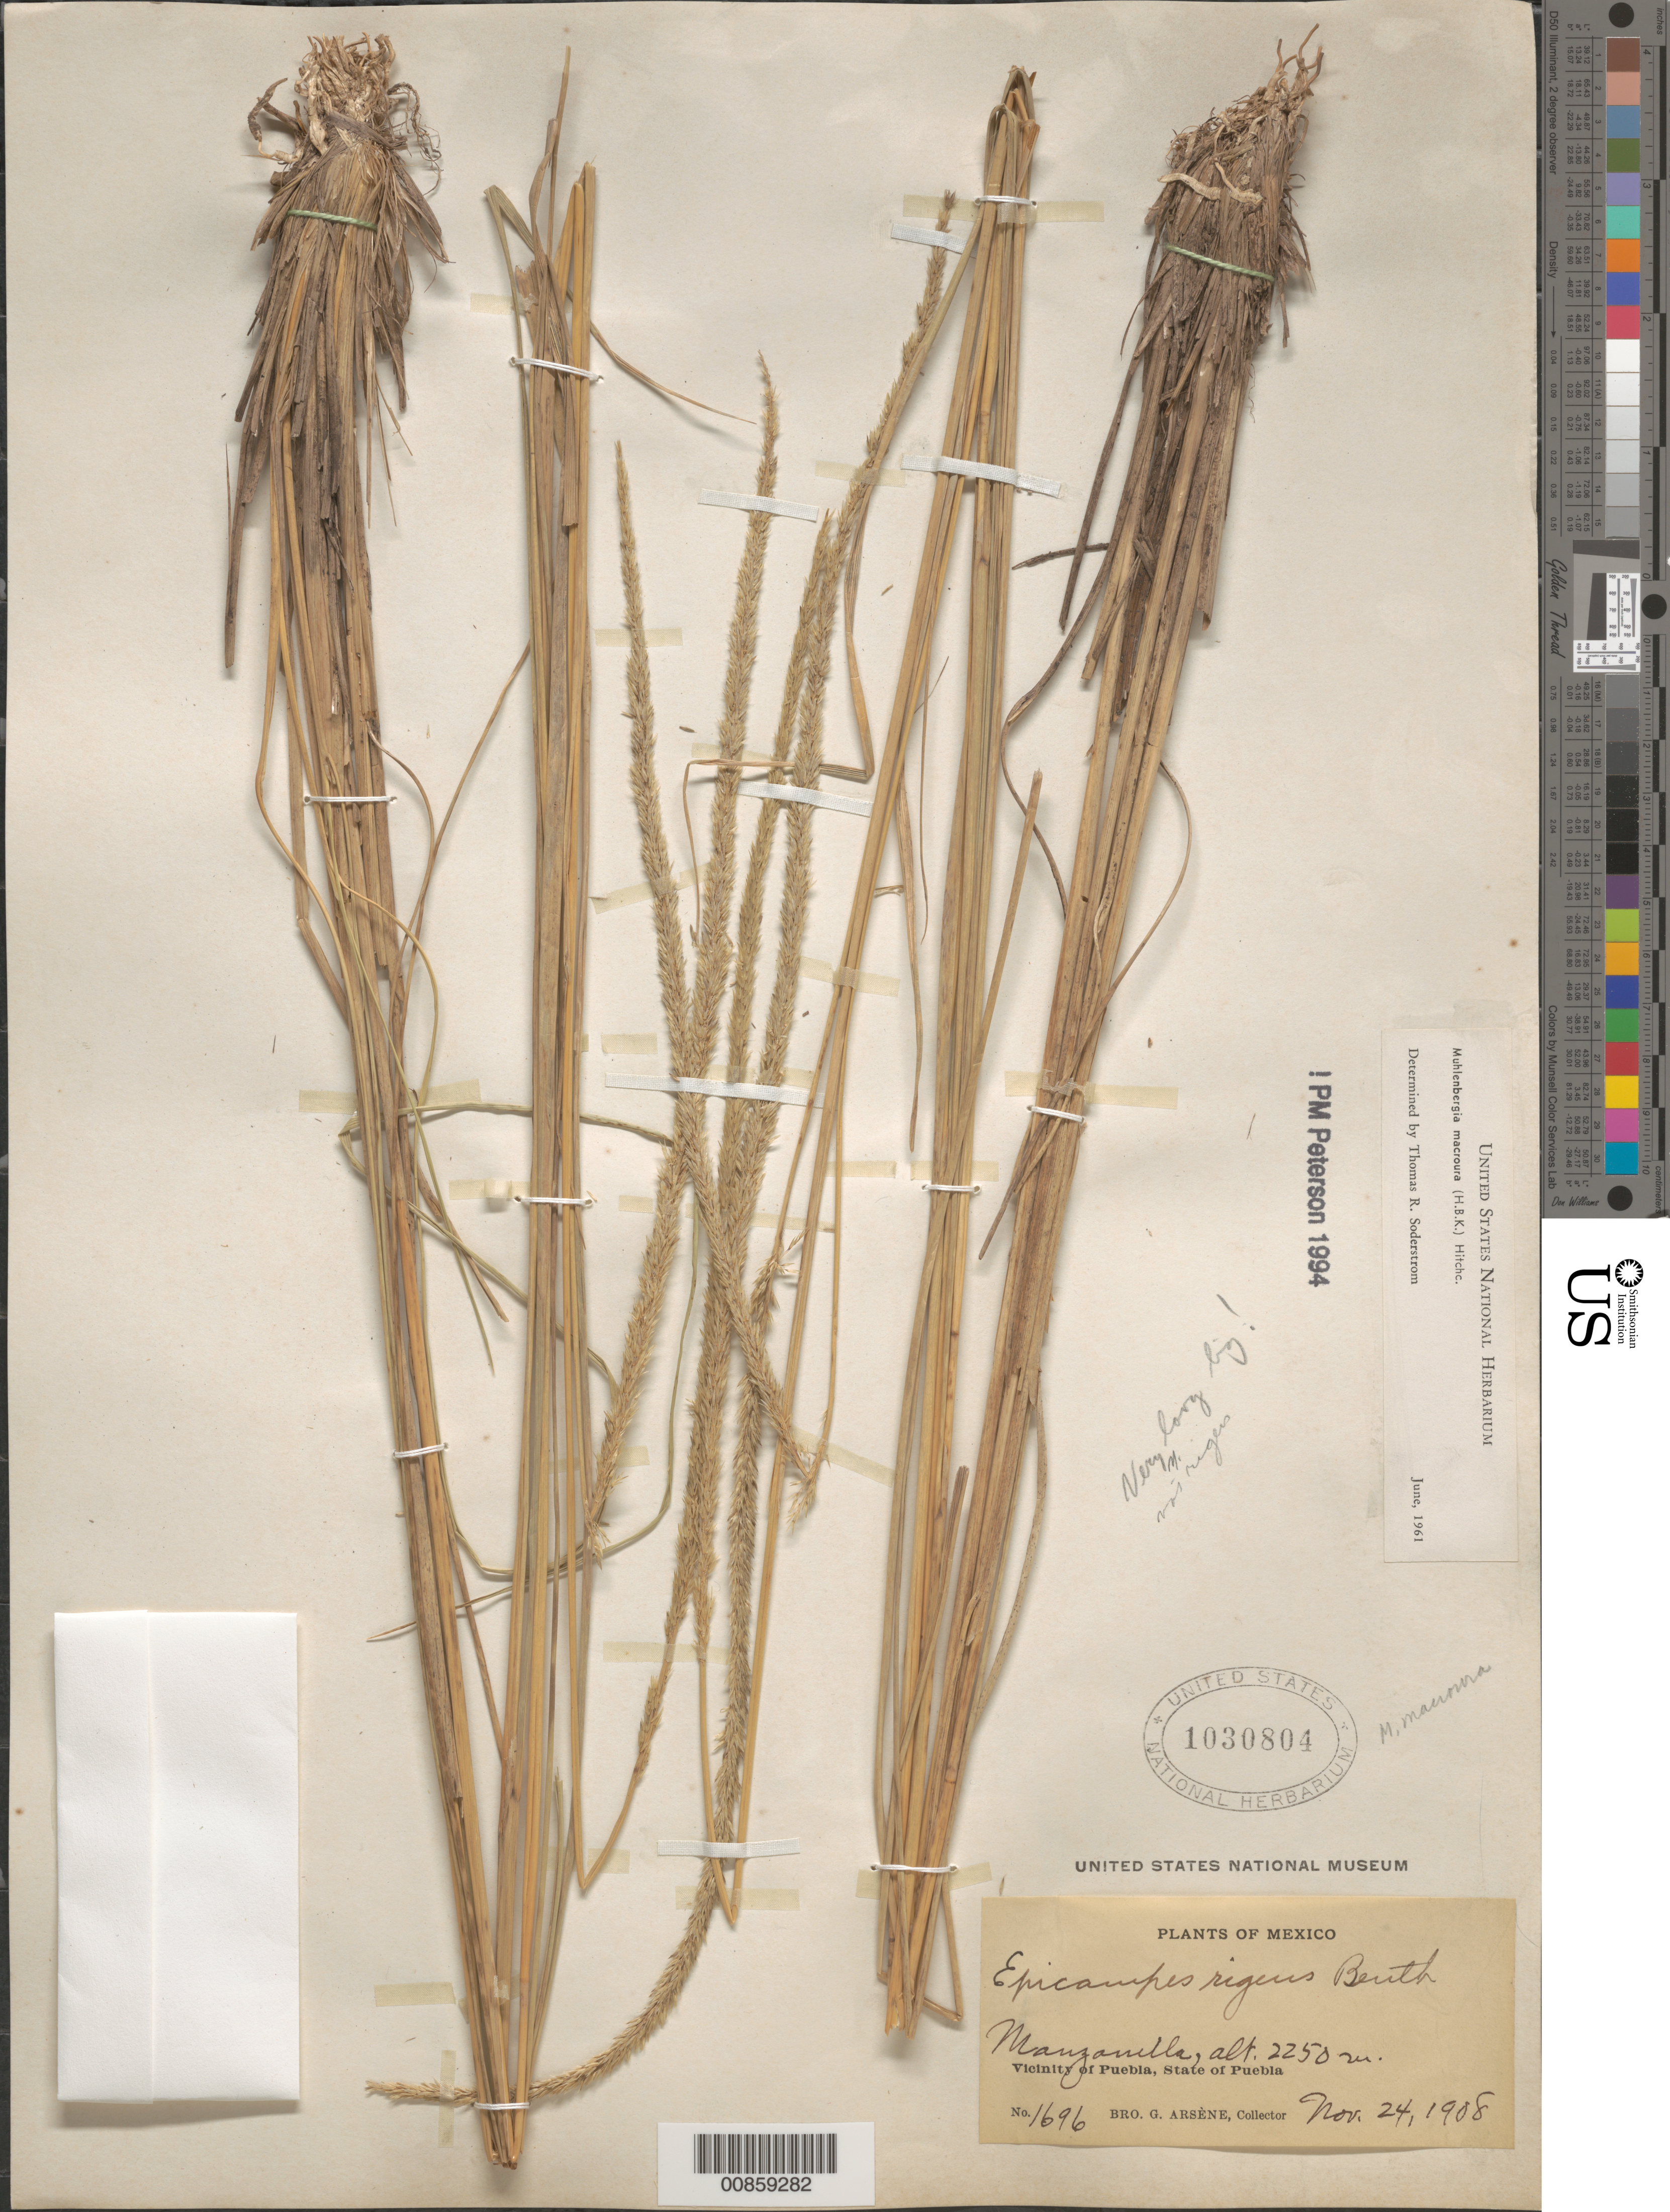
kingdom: Plantae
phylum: Tracheophyta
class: Liliopsida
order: Poales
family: Poaceae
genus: Muhlenbergia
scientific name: Muhlenbergia macroura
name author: (Kunth) Hitchc.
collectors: Bro. G. Arsène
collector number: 1696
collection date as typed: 24 Nov 1908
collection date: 1908-11-24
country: Mexico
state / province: Puebla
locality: Manzanilla, vicinity of Puebla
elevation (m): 2250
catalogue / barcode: US 1030804